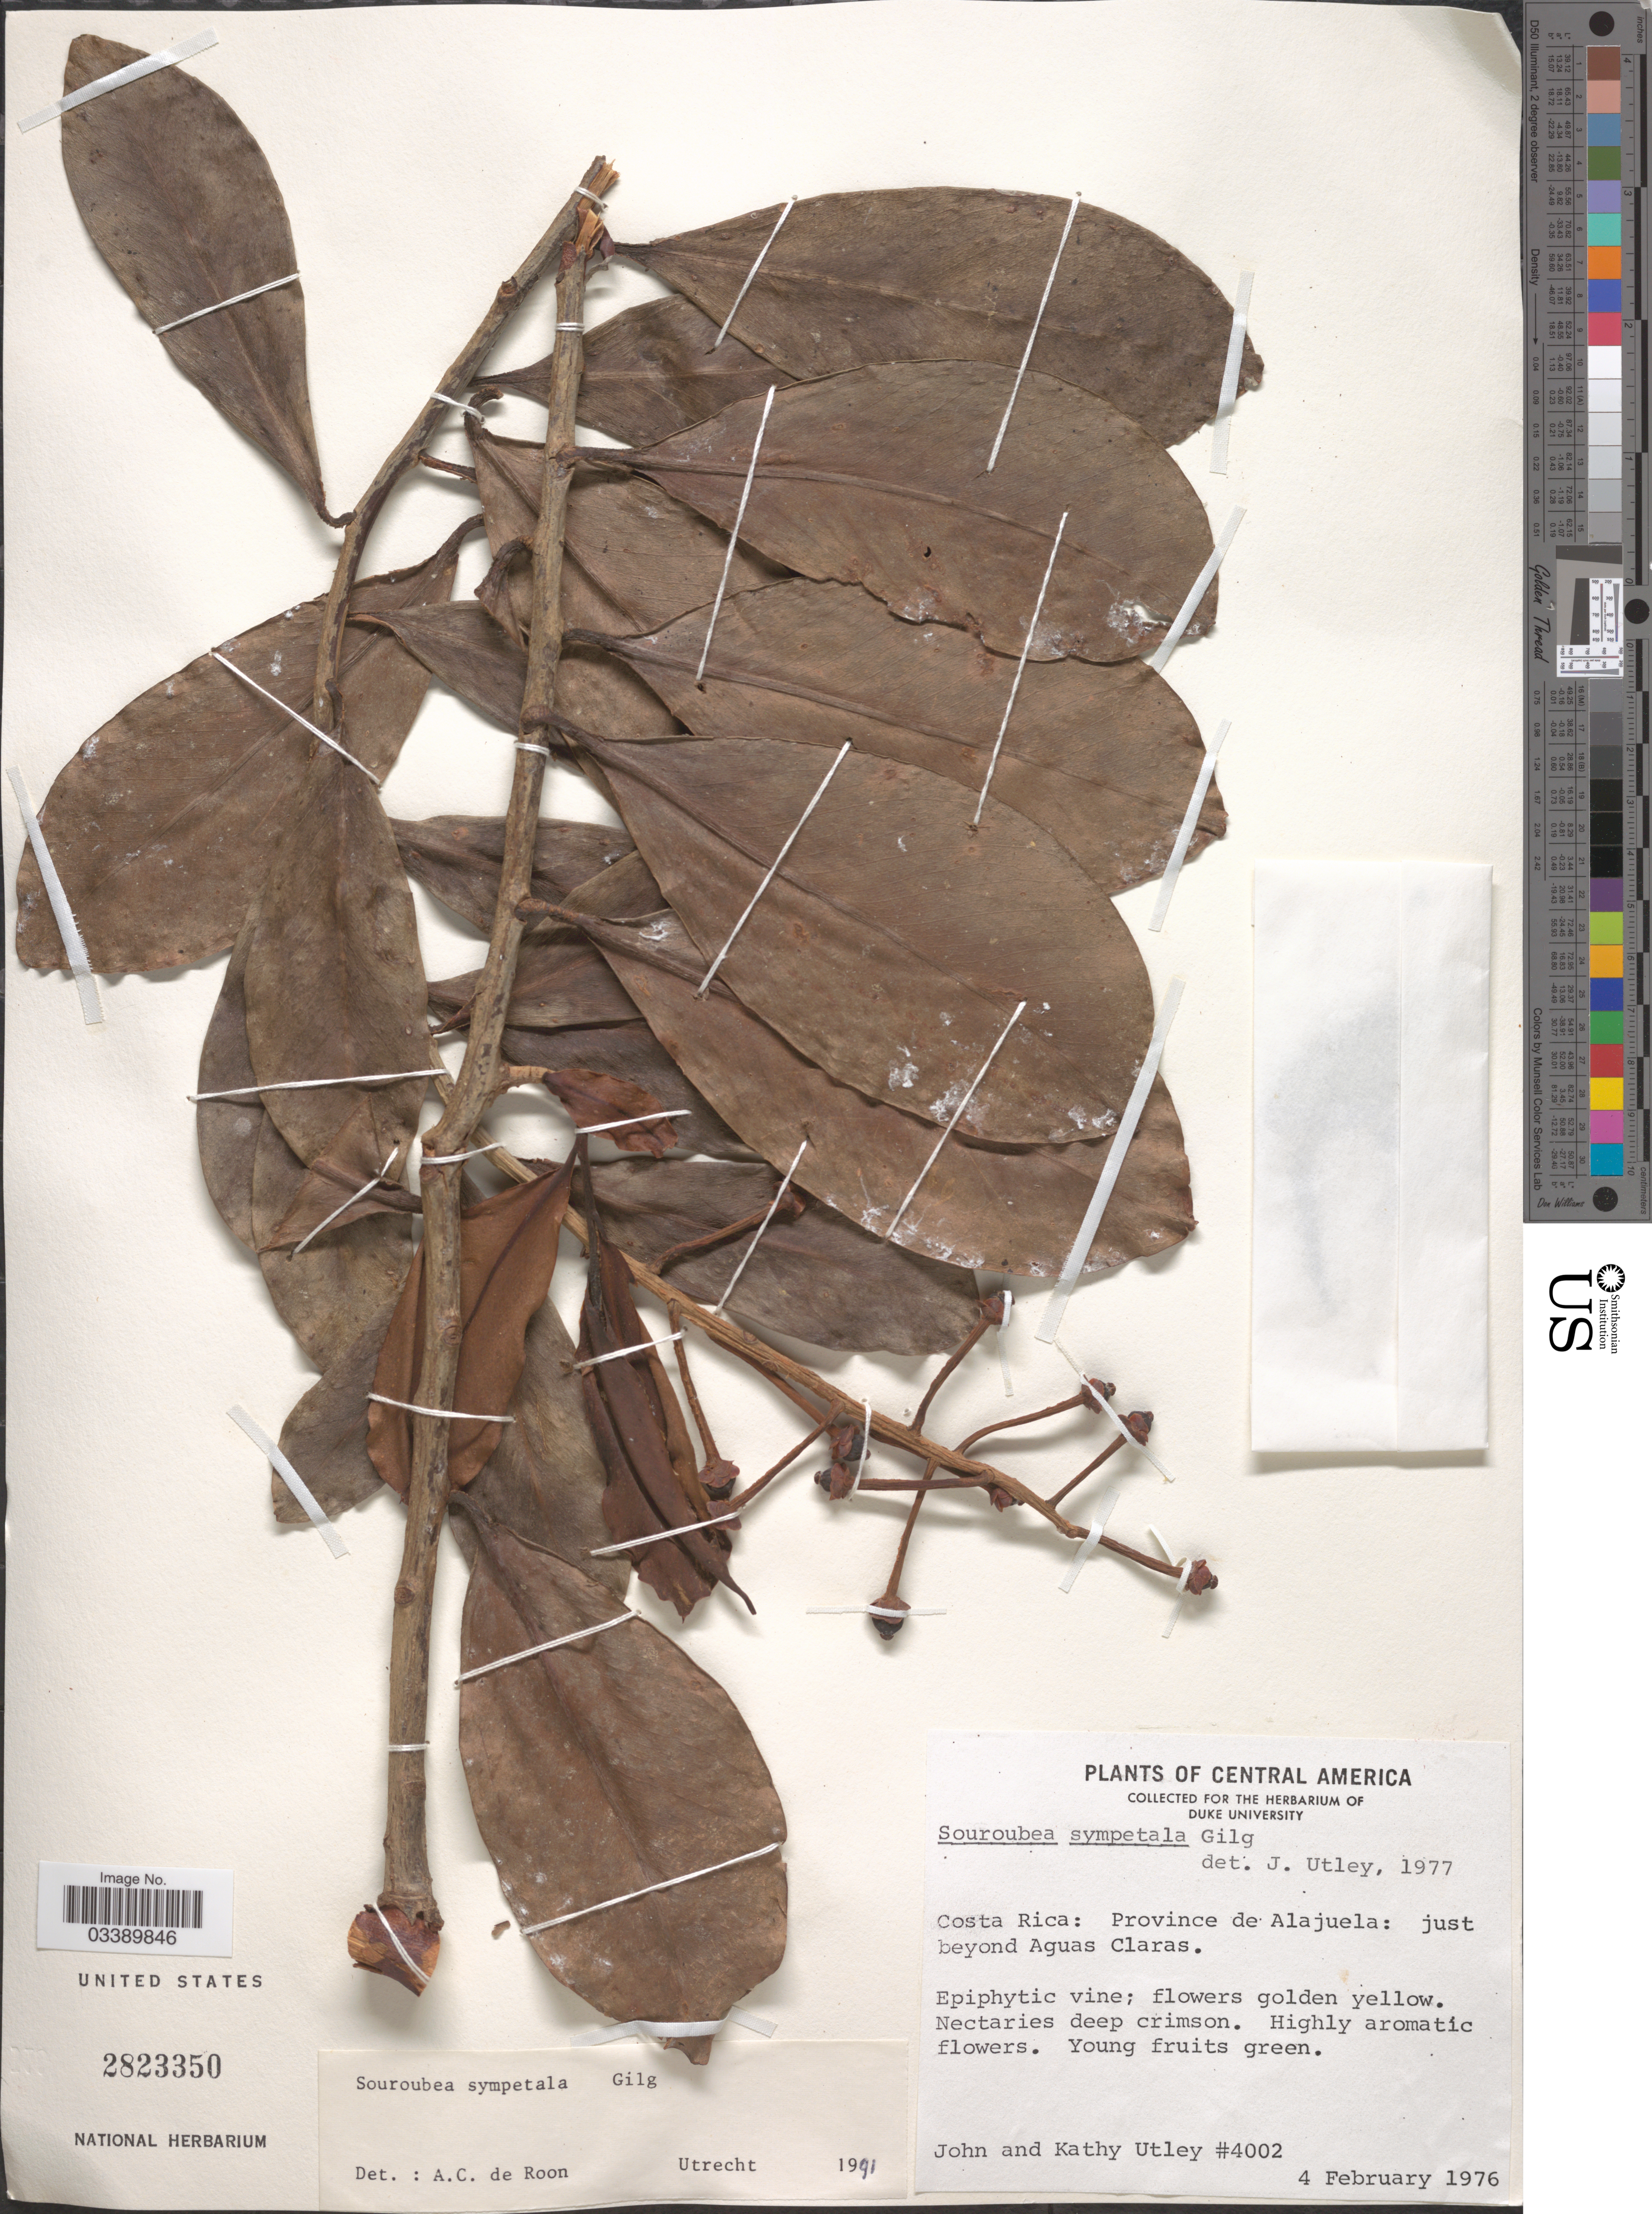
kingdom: Plantae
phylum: Tracheophyta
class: Magnoliopsida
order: Ericales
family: Marcgraviaceae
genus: Souroubea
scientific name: Souroubea sympetala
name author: Gilg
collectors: J. F. Utley & K. Burt-Utley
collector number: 4002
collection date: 1976-02-04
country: Costa Rica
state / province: Alajuela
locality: Just beyond Aguas Claras.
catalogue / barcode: US 2823350